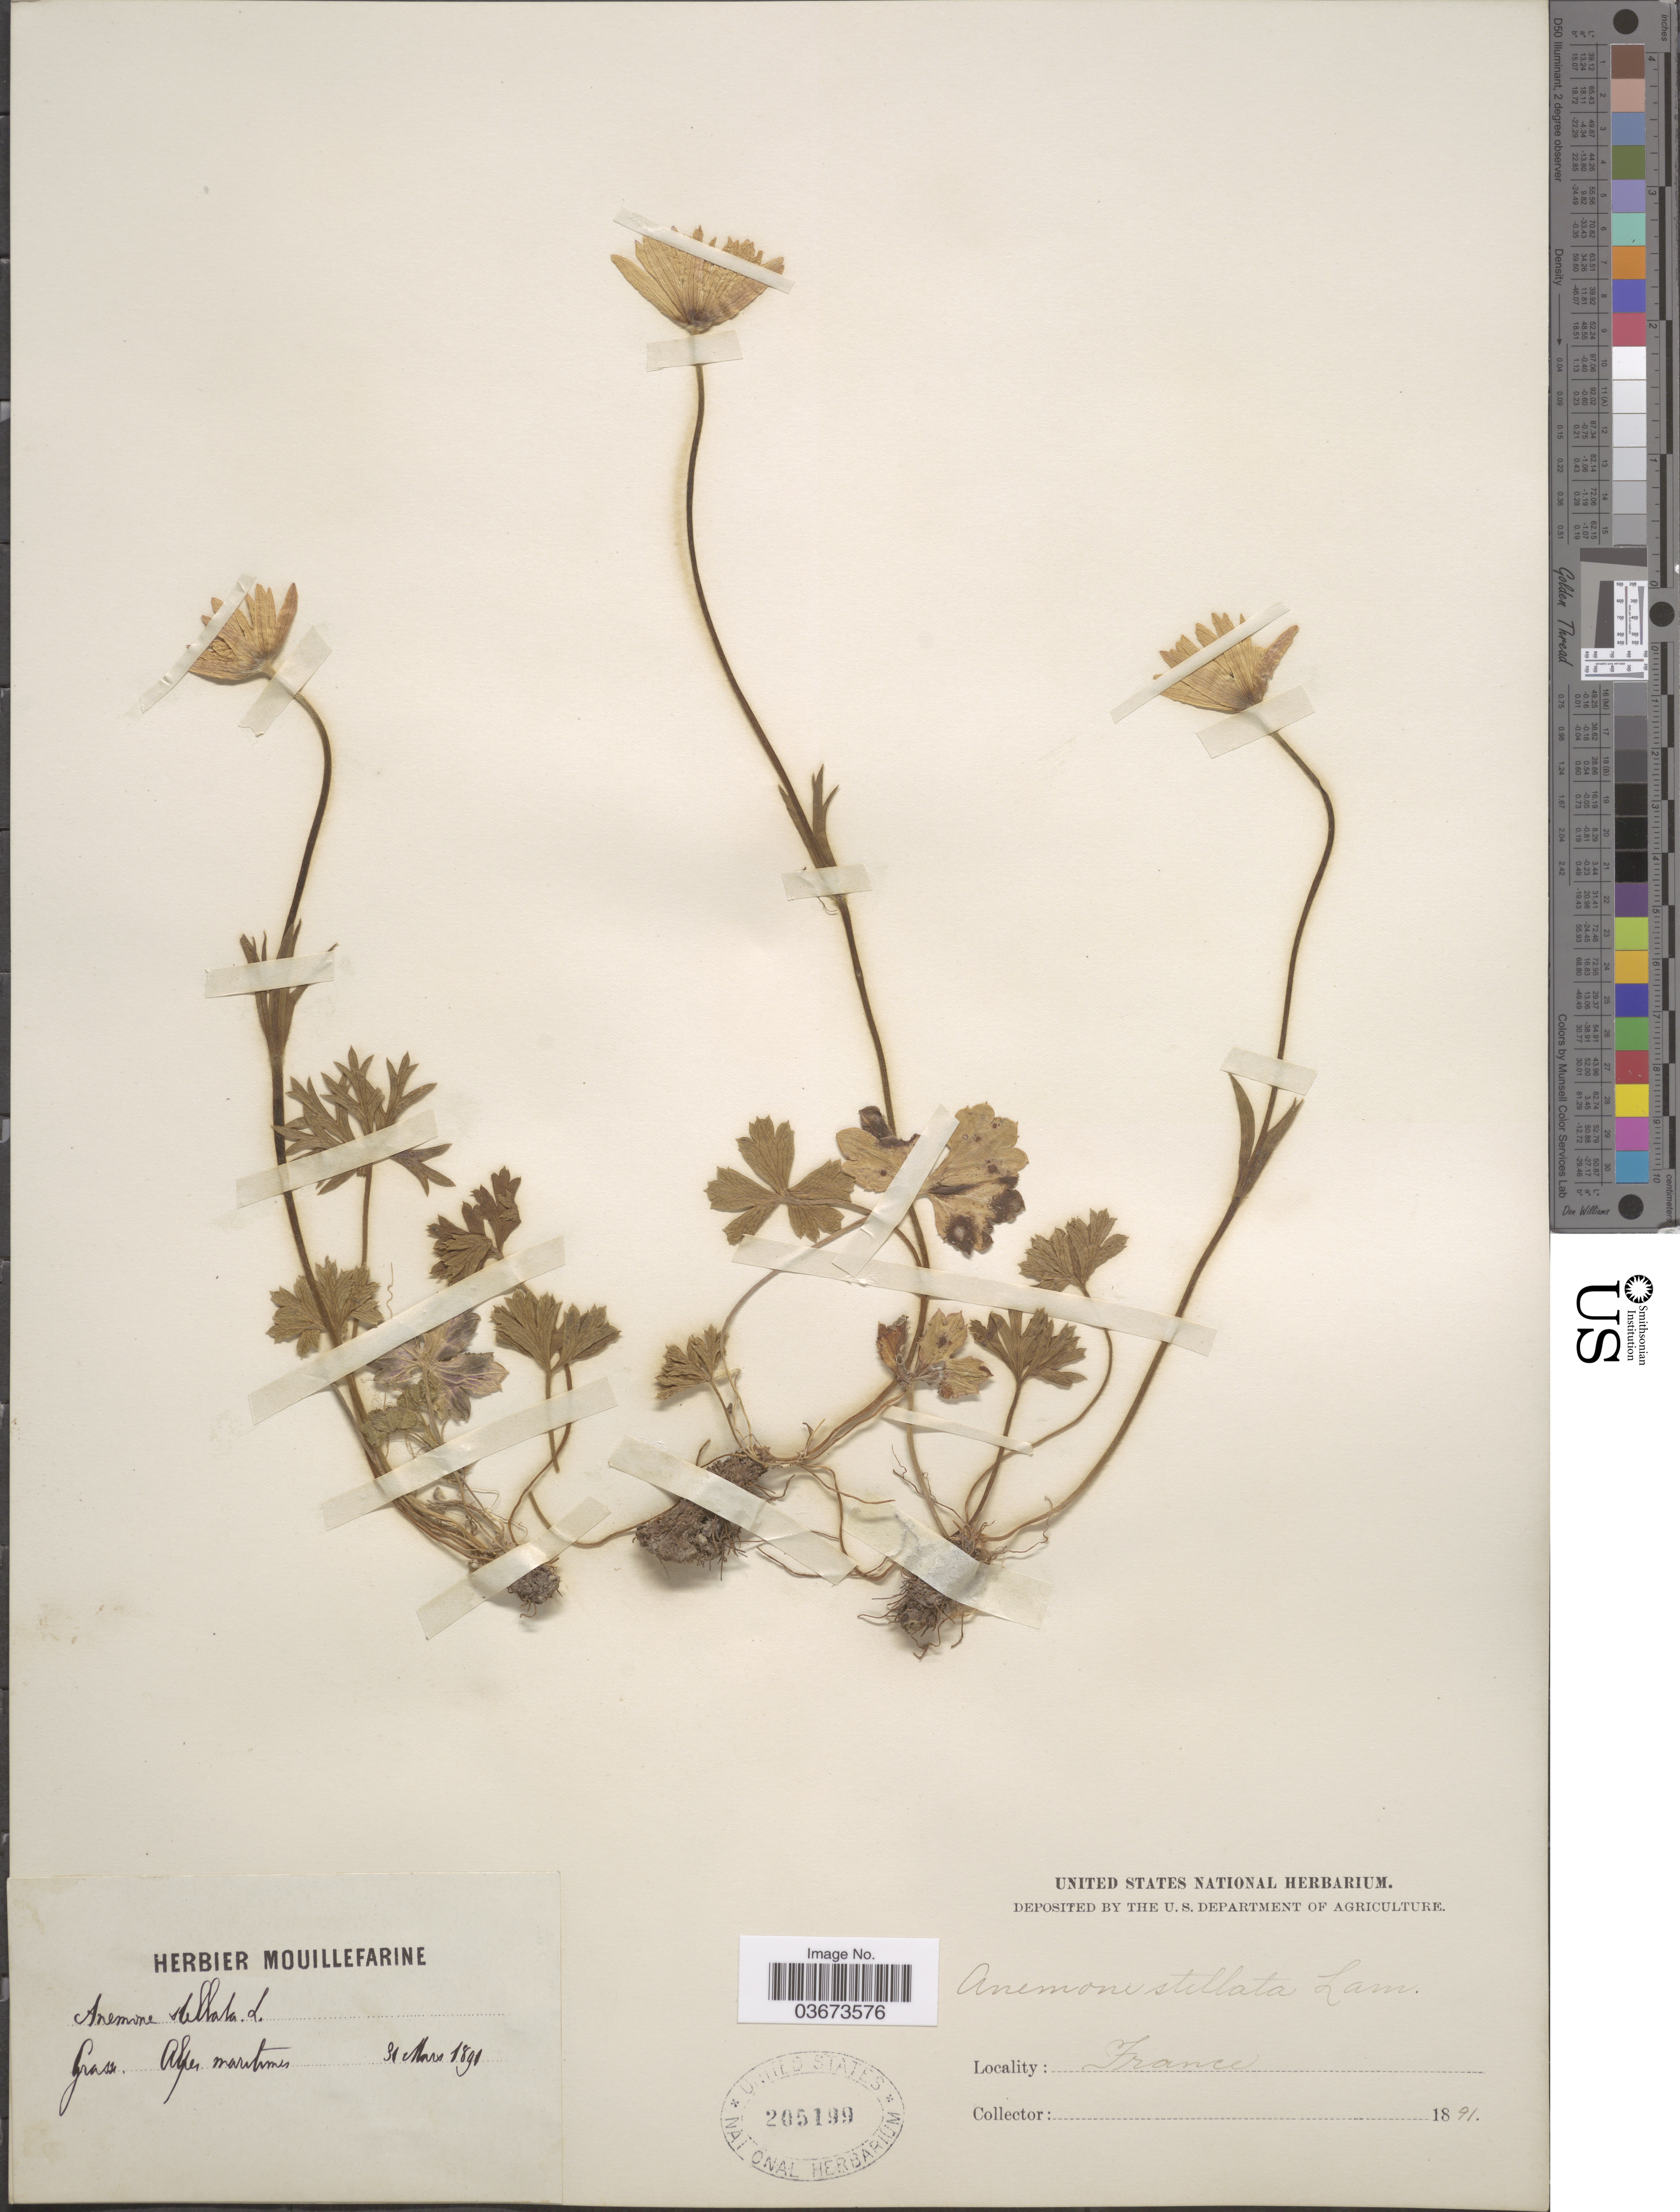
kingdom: Plantae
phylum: Tracheophyta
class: Magnoliopsida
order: Ranunculales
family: Ranunculaceae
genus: Anemone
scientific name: Anemone stellata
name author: Lam.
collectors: ex herb. Mouillefarine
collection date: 1891-03-31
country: France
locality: Grasse. Alpes maritimes.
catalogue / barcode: US 205199